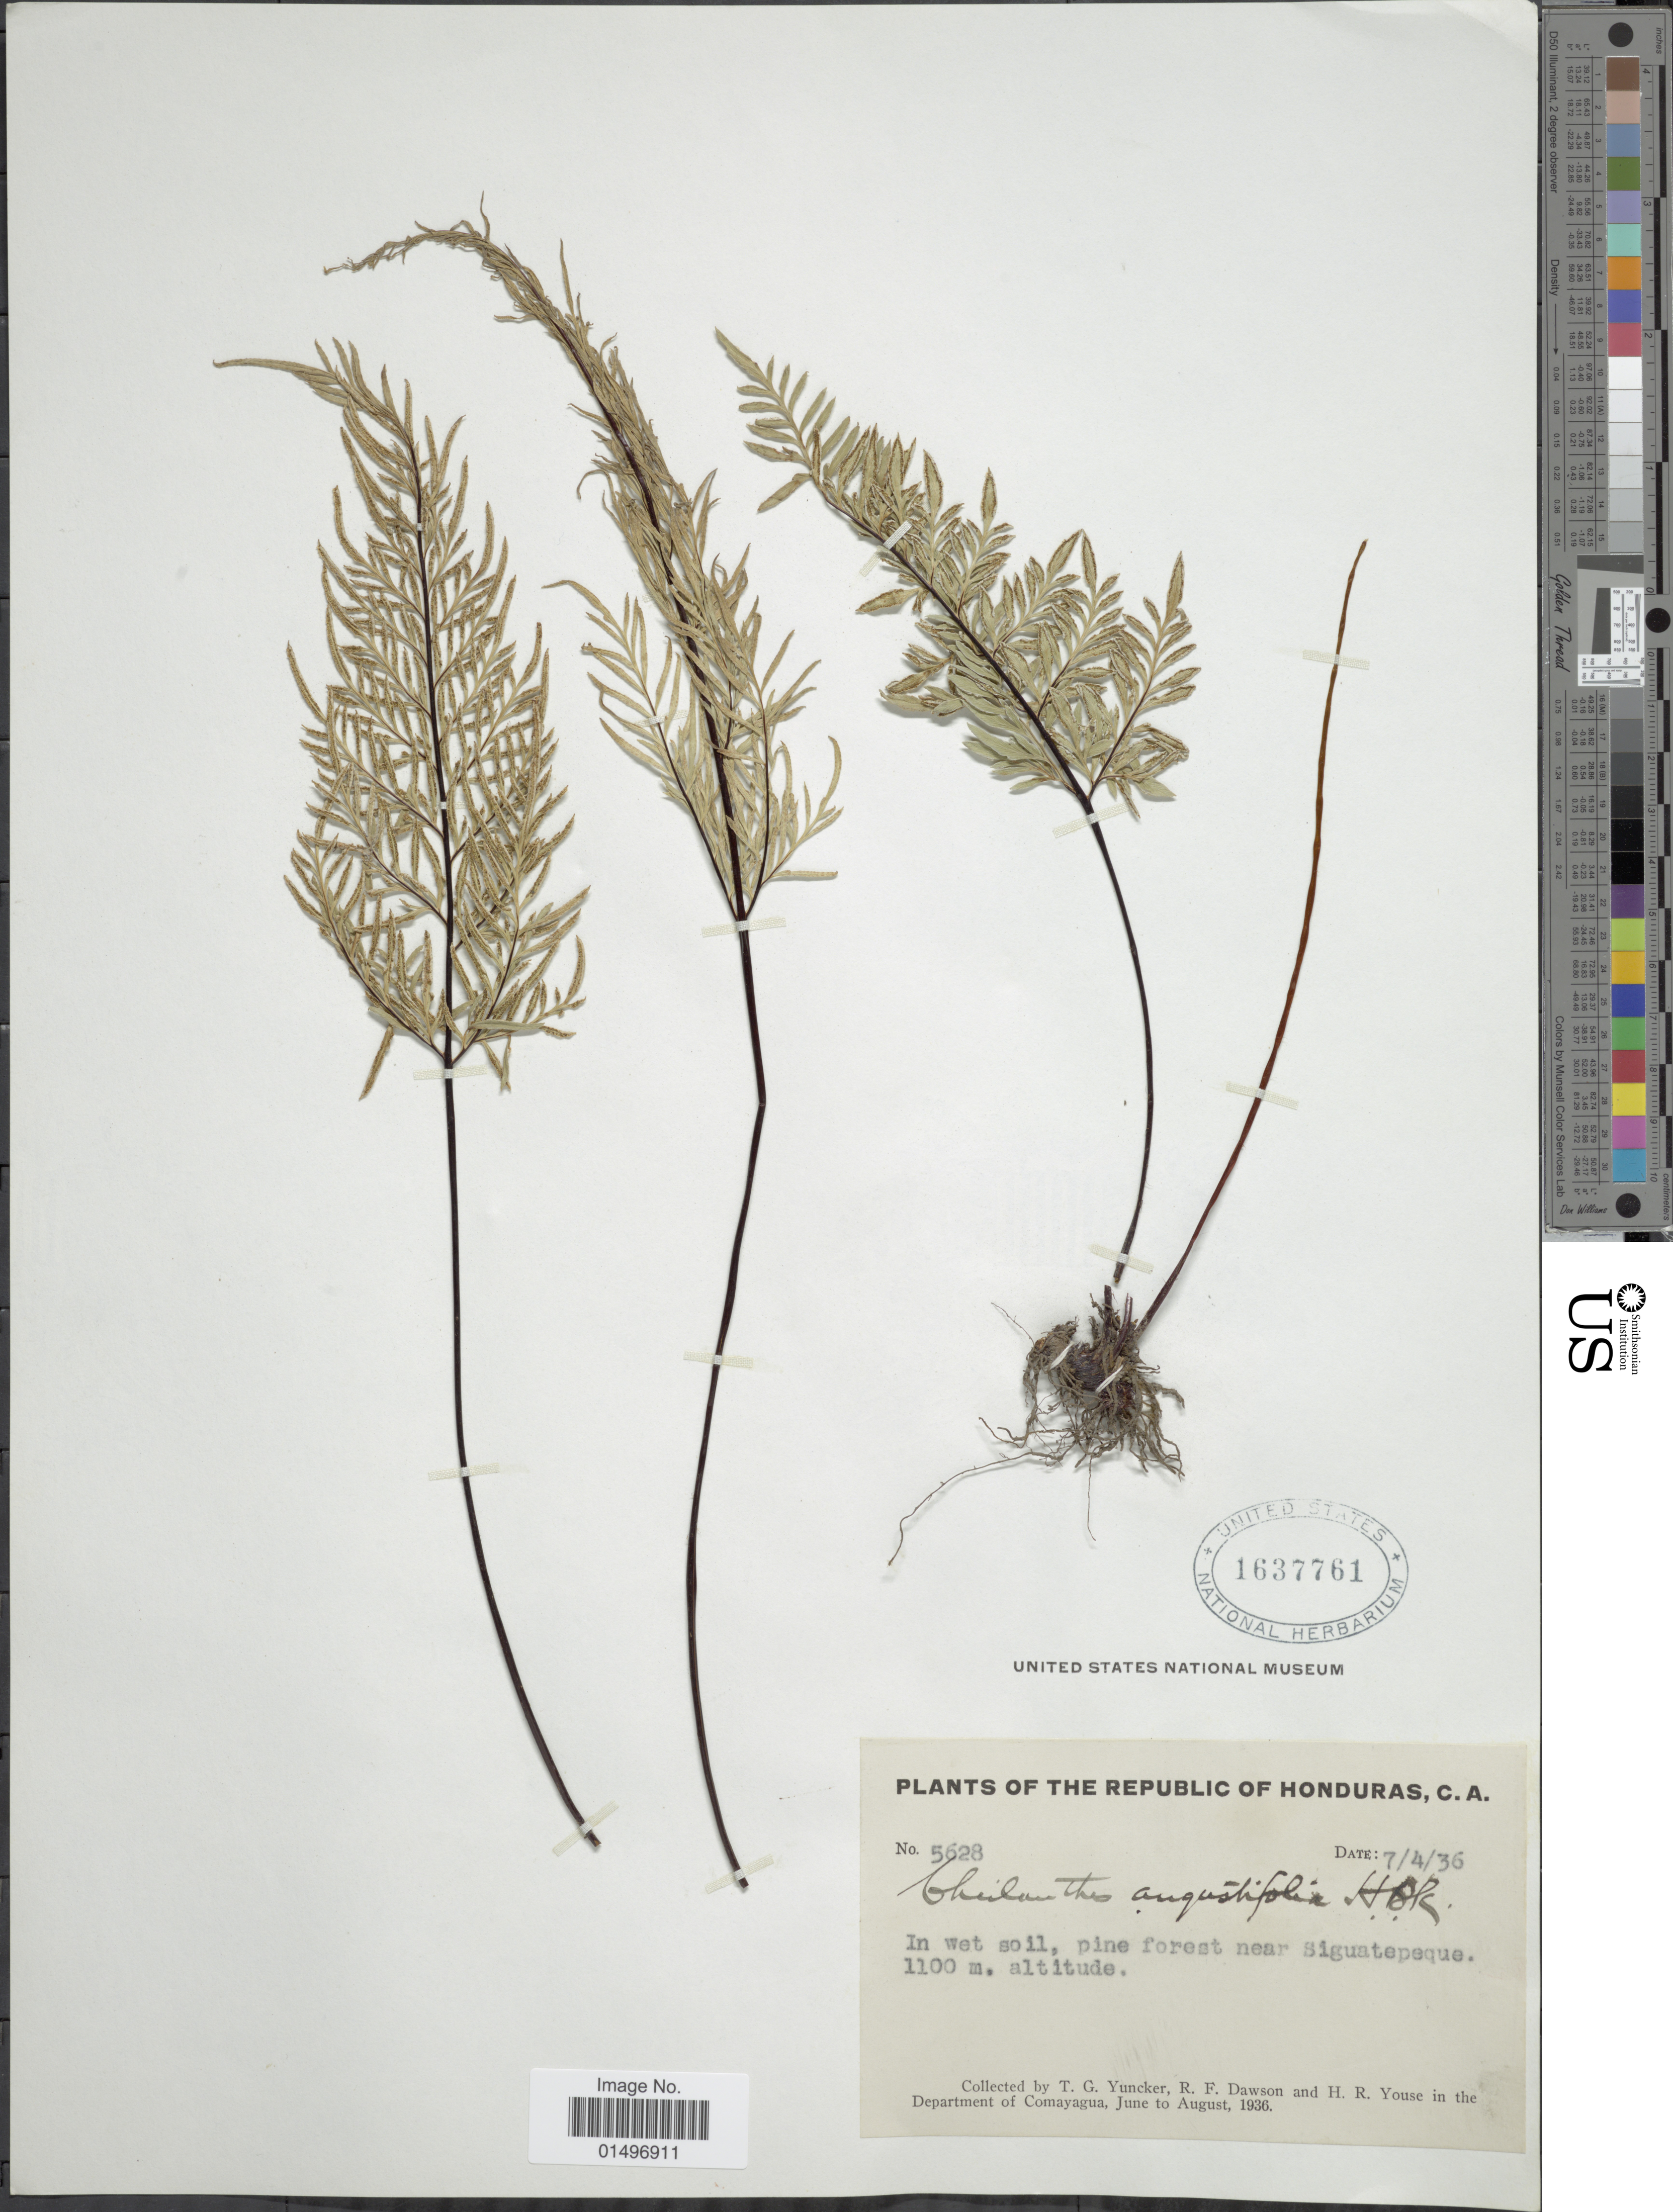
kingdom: Plantae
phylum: Tracheophyta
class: Polypodiopsida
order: Polypodiales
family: Pteridaceae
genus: Gaga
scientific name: Gaga angustifolia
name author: (Kunth) Fay W. Li & Windham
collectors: T. G. Yuncker, R. F. Dawson & H. Youse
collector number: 5628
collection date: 1936-04-07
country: Honduras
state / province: Comayagua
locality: Republic of Honduras, C.A., near Siguatepeque, Department of Comayagua.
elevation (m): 1100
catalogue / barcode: US 1637761